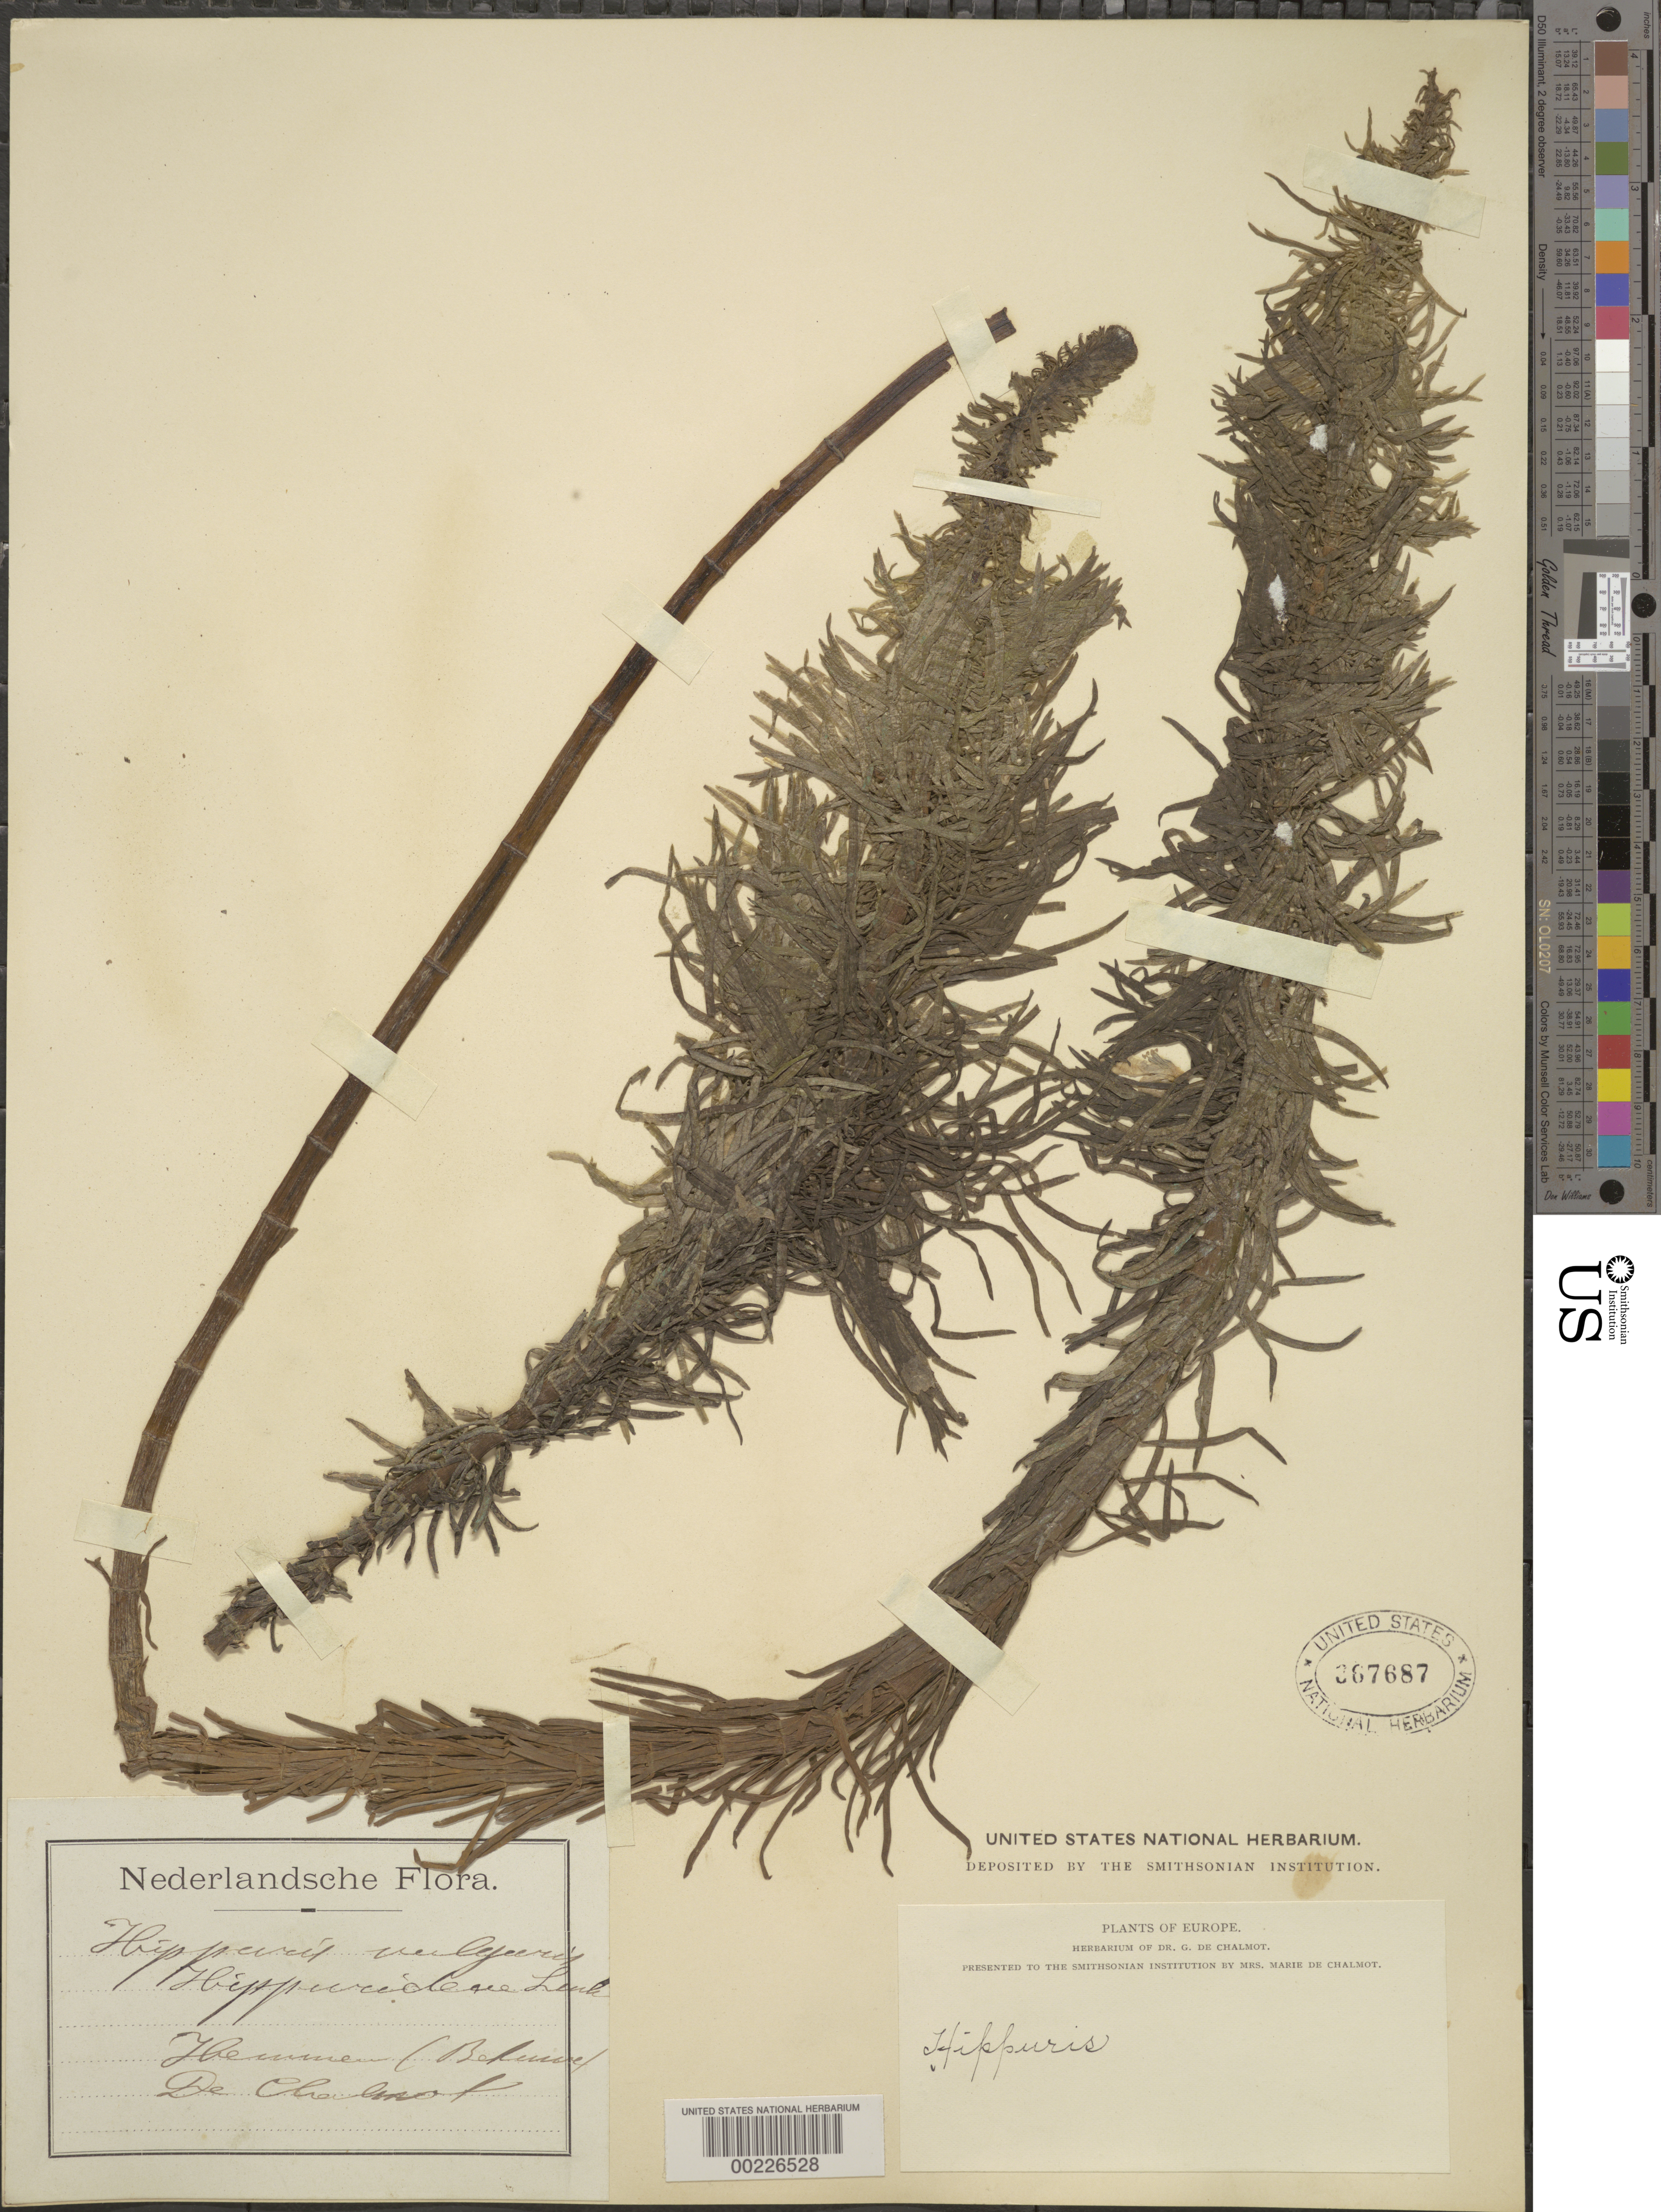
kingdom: Plantae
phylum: Tracheophyta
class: Magnoliopsida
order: Lamiales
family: Plantaginaceae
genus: Hippuris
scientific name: Hippuris vulgaris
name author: L.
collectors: G. de Chalmot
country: Netherlands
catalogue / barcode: US 367687